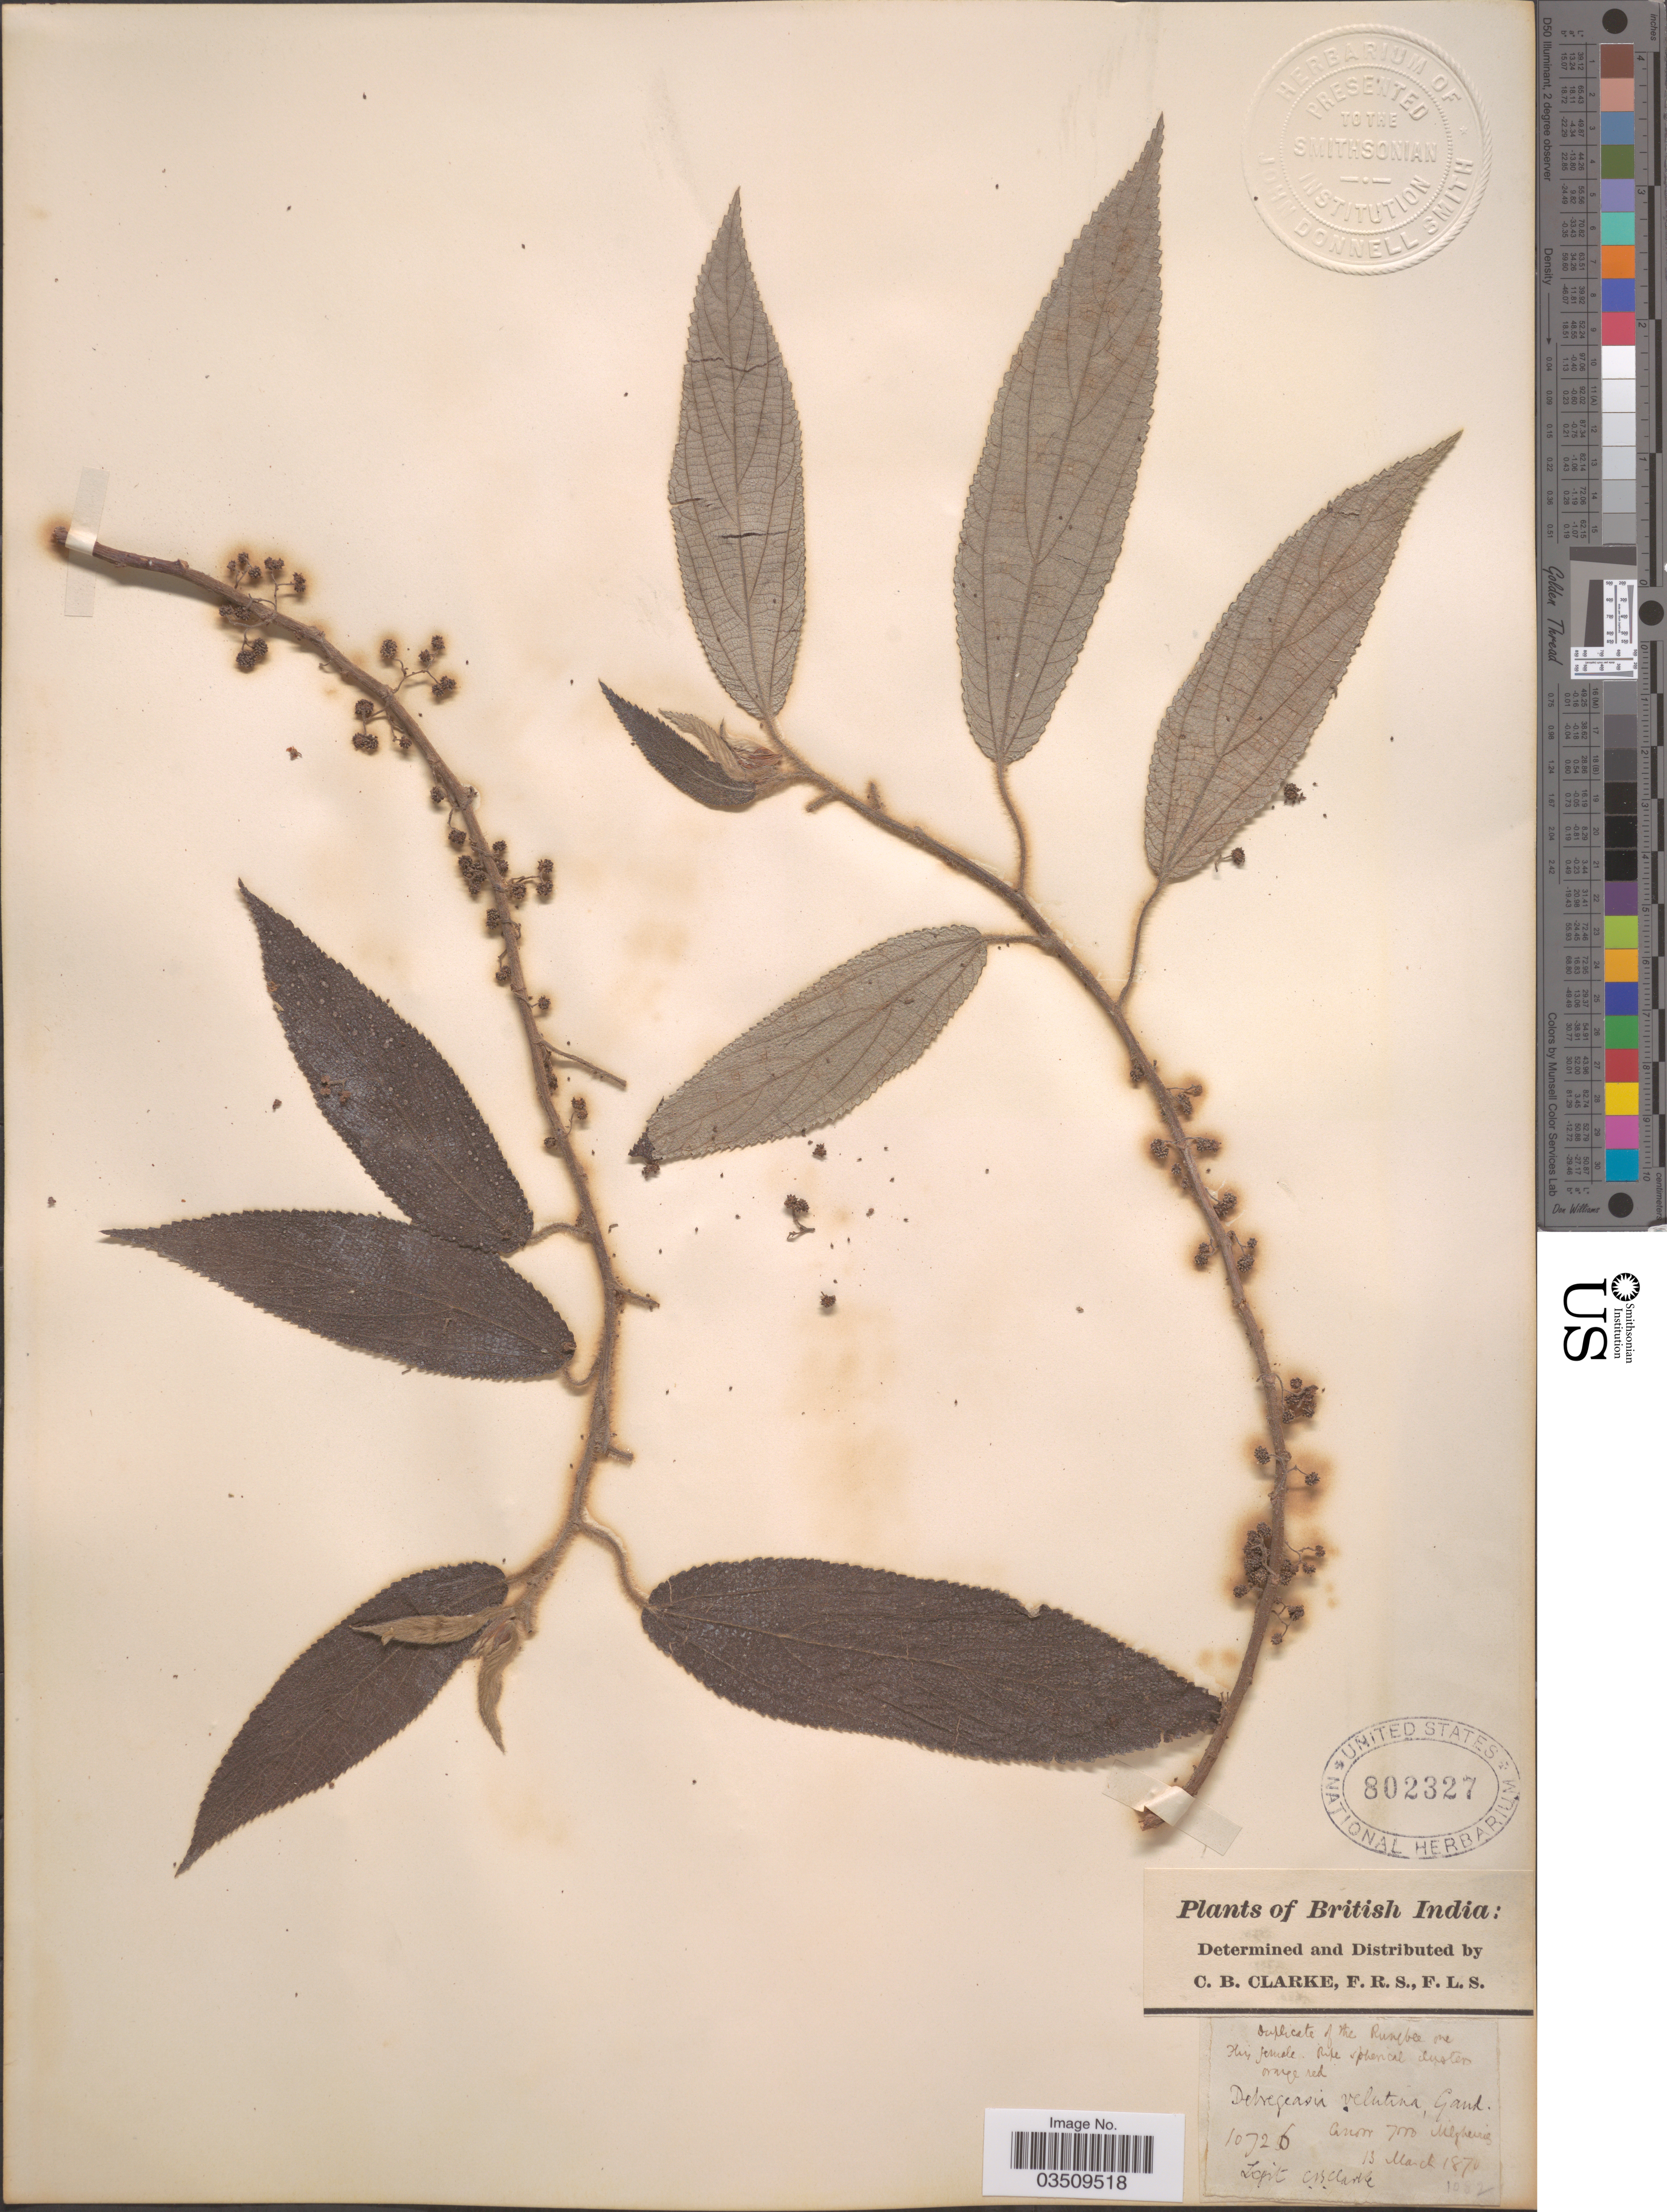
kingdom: Plantae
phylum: Tracheophyta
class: Magnoliopsida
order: Rosales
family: Urticaceae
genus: Debregeasia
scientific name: Debregeasia velutina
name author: Gaudich.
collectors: C. B. Clarke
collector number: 10726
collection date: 1870-03-13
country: India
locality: British India. Conoor Nilgheries.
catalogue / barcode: US 802327